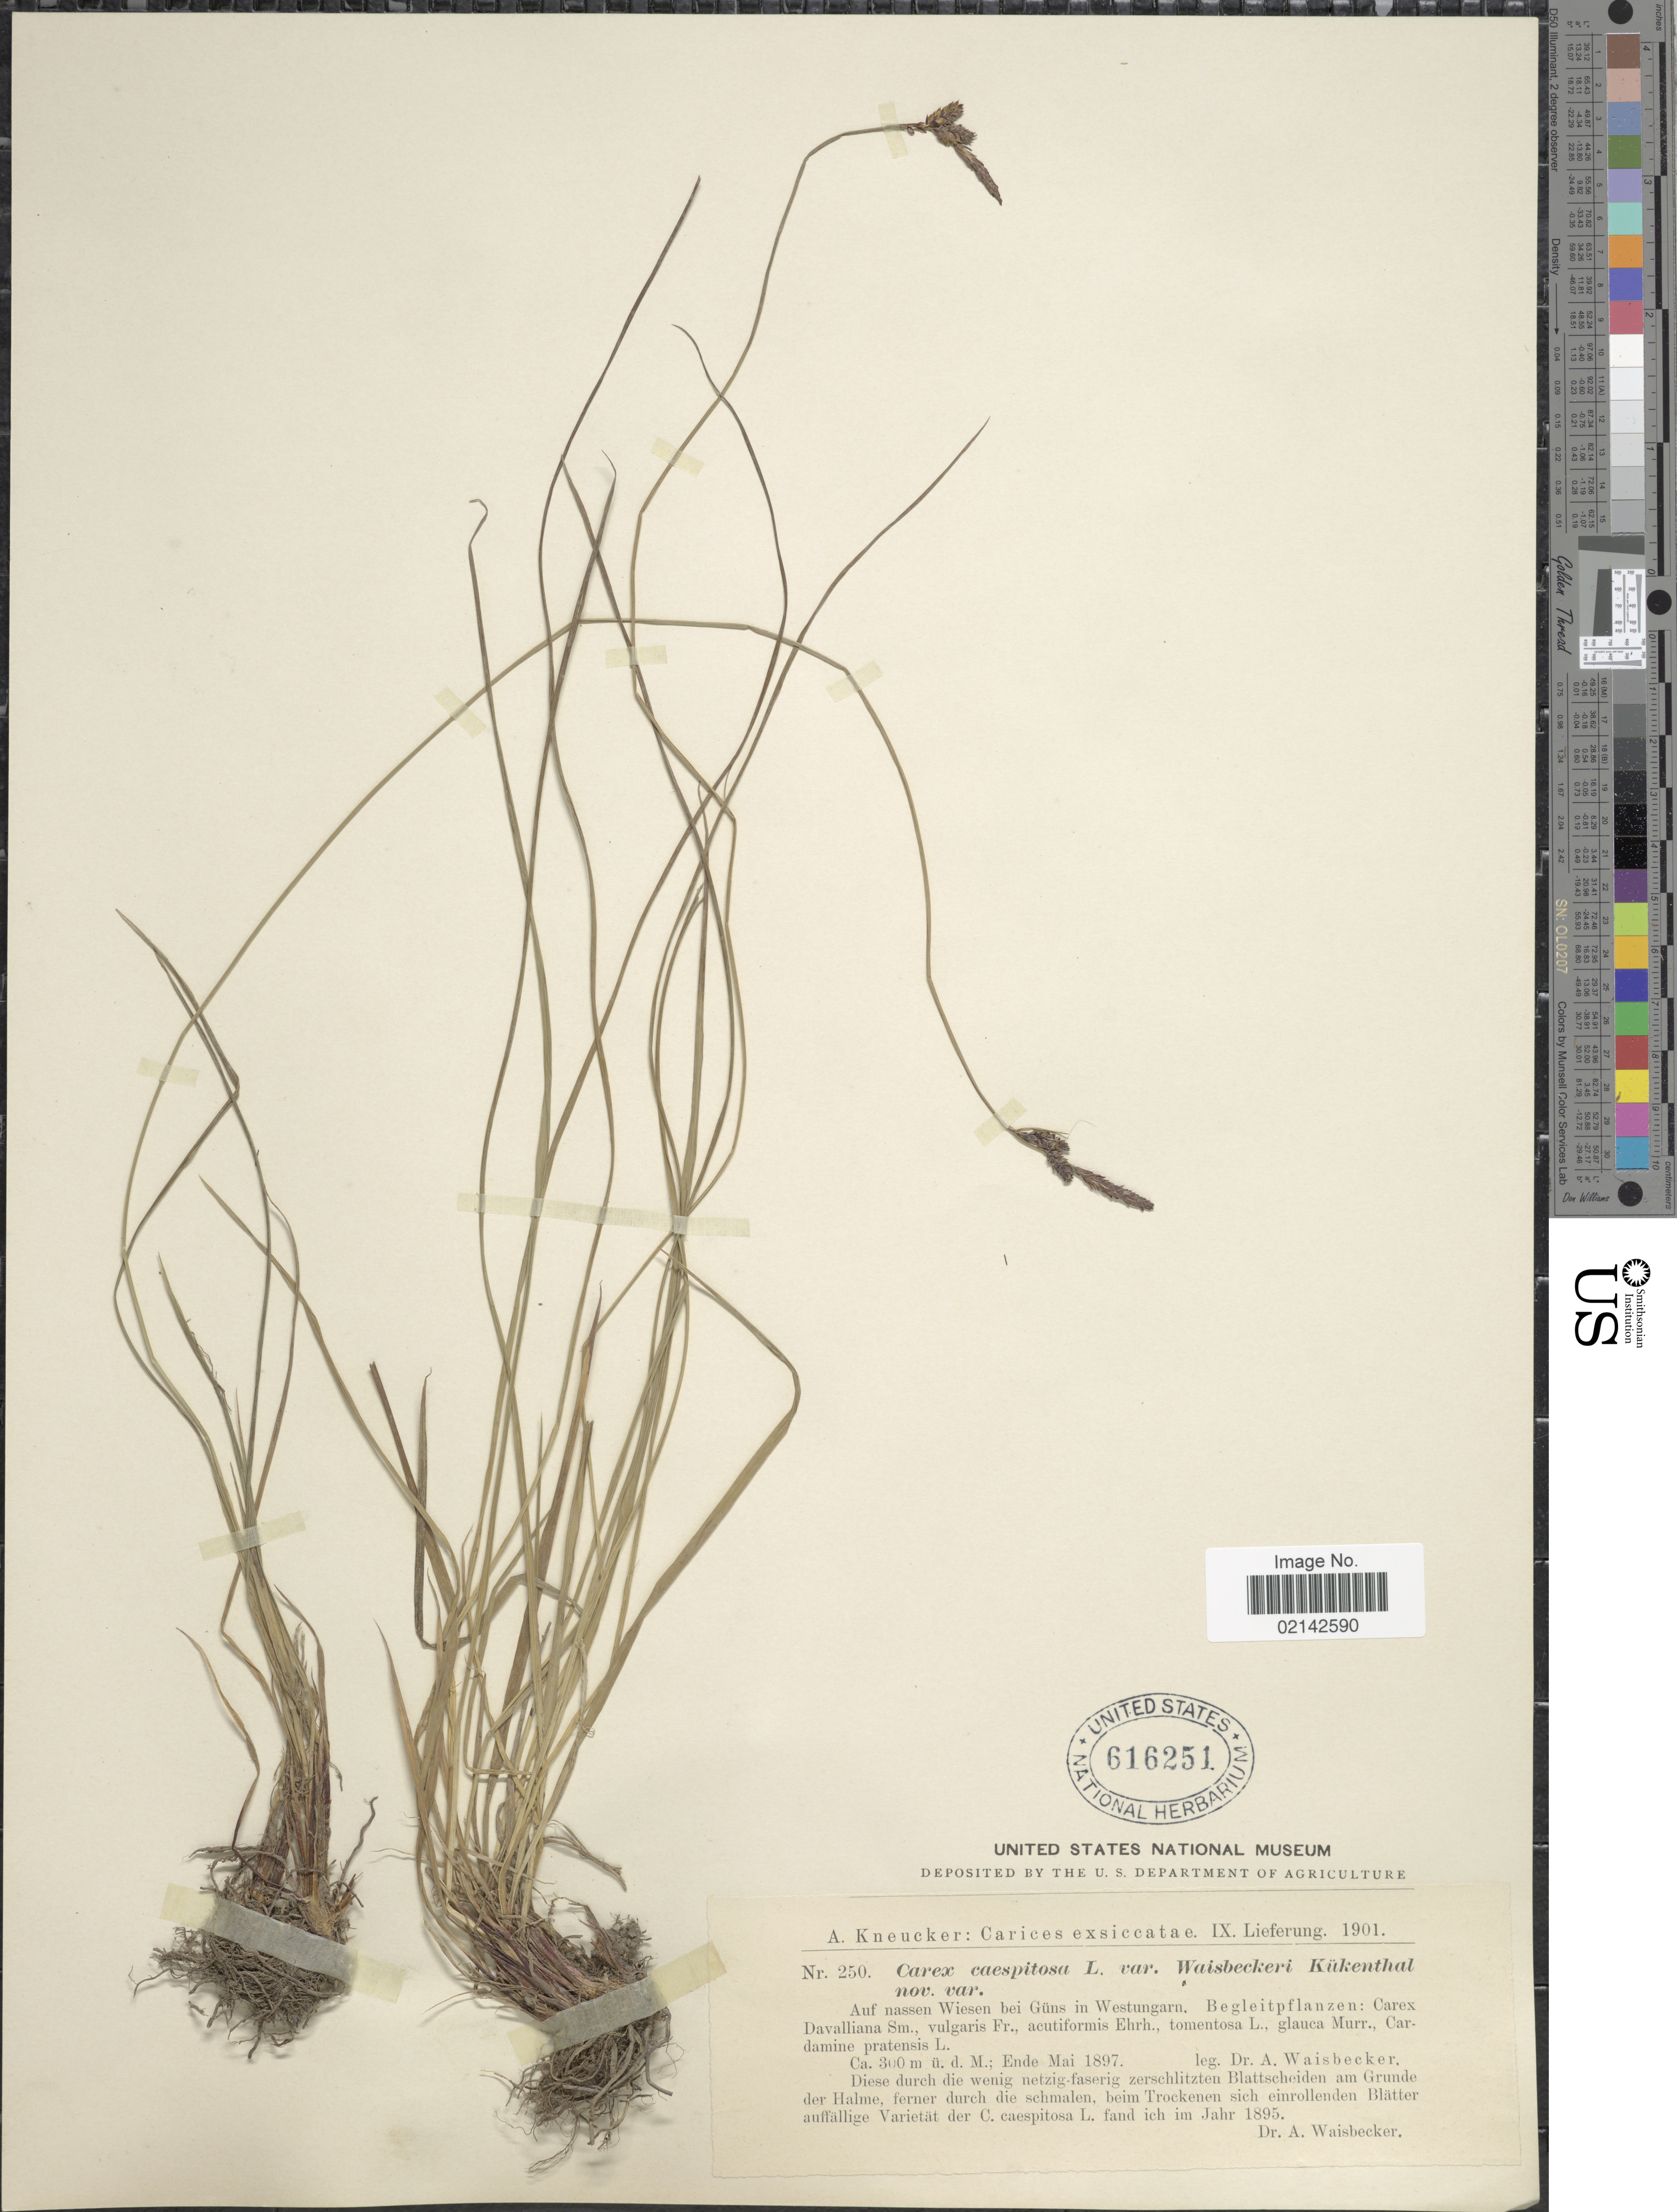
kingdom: Plantae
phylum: Tracheophyta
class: Liliopsida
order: Poales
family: Cyperaceae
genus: Carex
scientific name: Carex cespitosa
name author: L.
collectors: A. Waisbecker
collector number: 250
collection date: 1895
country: Hungary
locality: Auf nassen Wiesen bei Güns in Westungarn.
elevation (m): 300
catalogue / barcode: US 616251